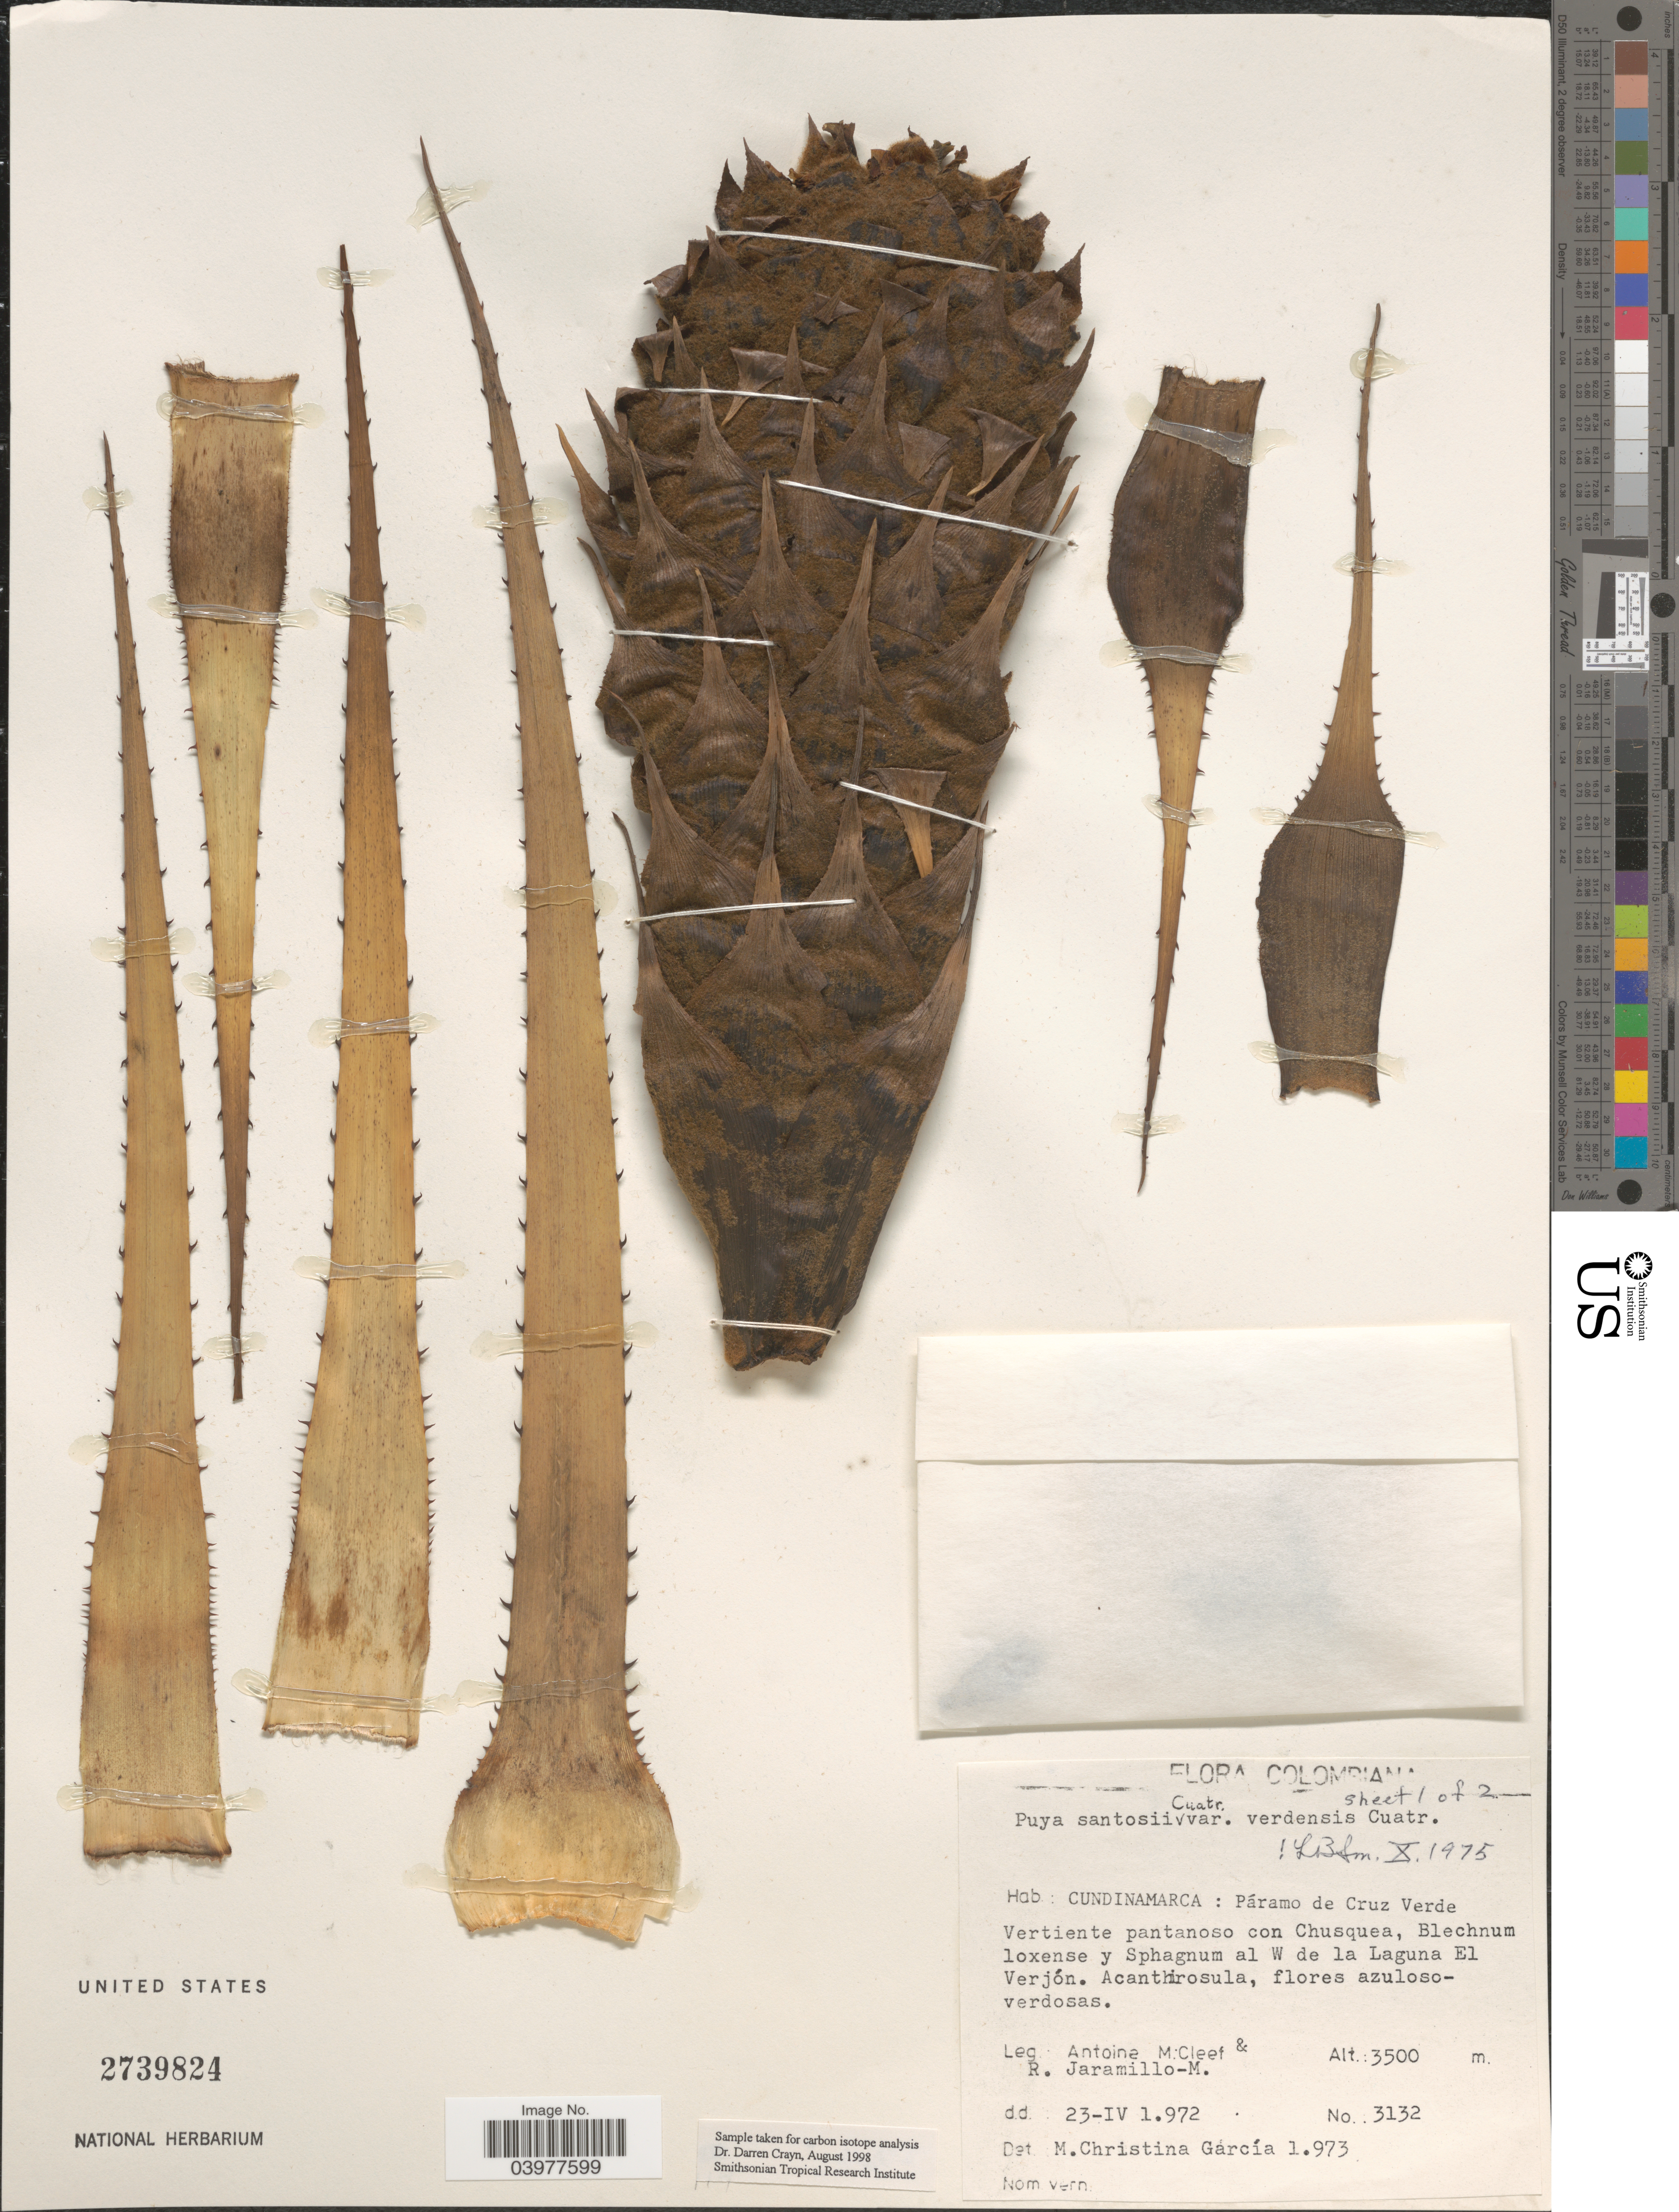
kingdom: Plantae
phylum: Tracheophyta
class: Liliopsida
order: Poales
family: Bromeliaceae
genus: Puya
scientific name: Puya santosii var. verdensis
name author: Cuatrec.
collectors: A. M. Cleef & R. Jaramillo M.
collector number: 3132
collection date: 1972-04-23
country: Colombia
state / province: Cundinamarca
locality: Páramo de Cruz Verde. Vertiente pantanoso al W de la Laguna El Verjón.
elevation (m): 3500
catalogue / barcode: US 2739824